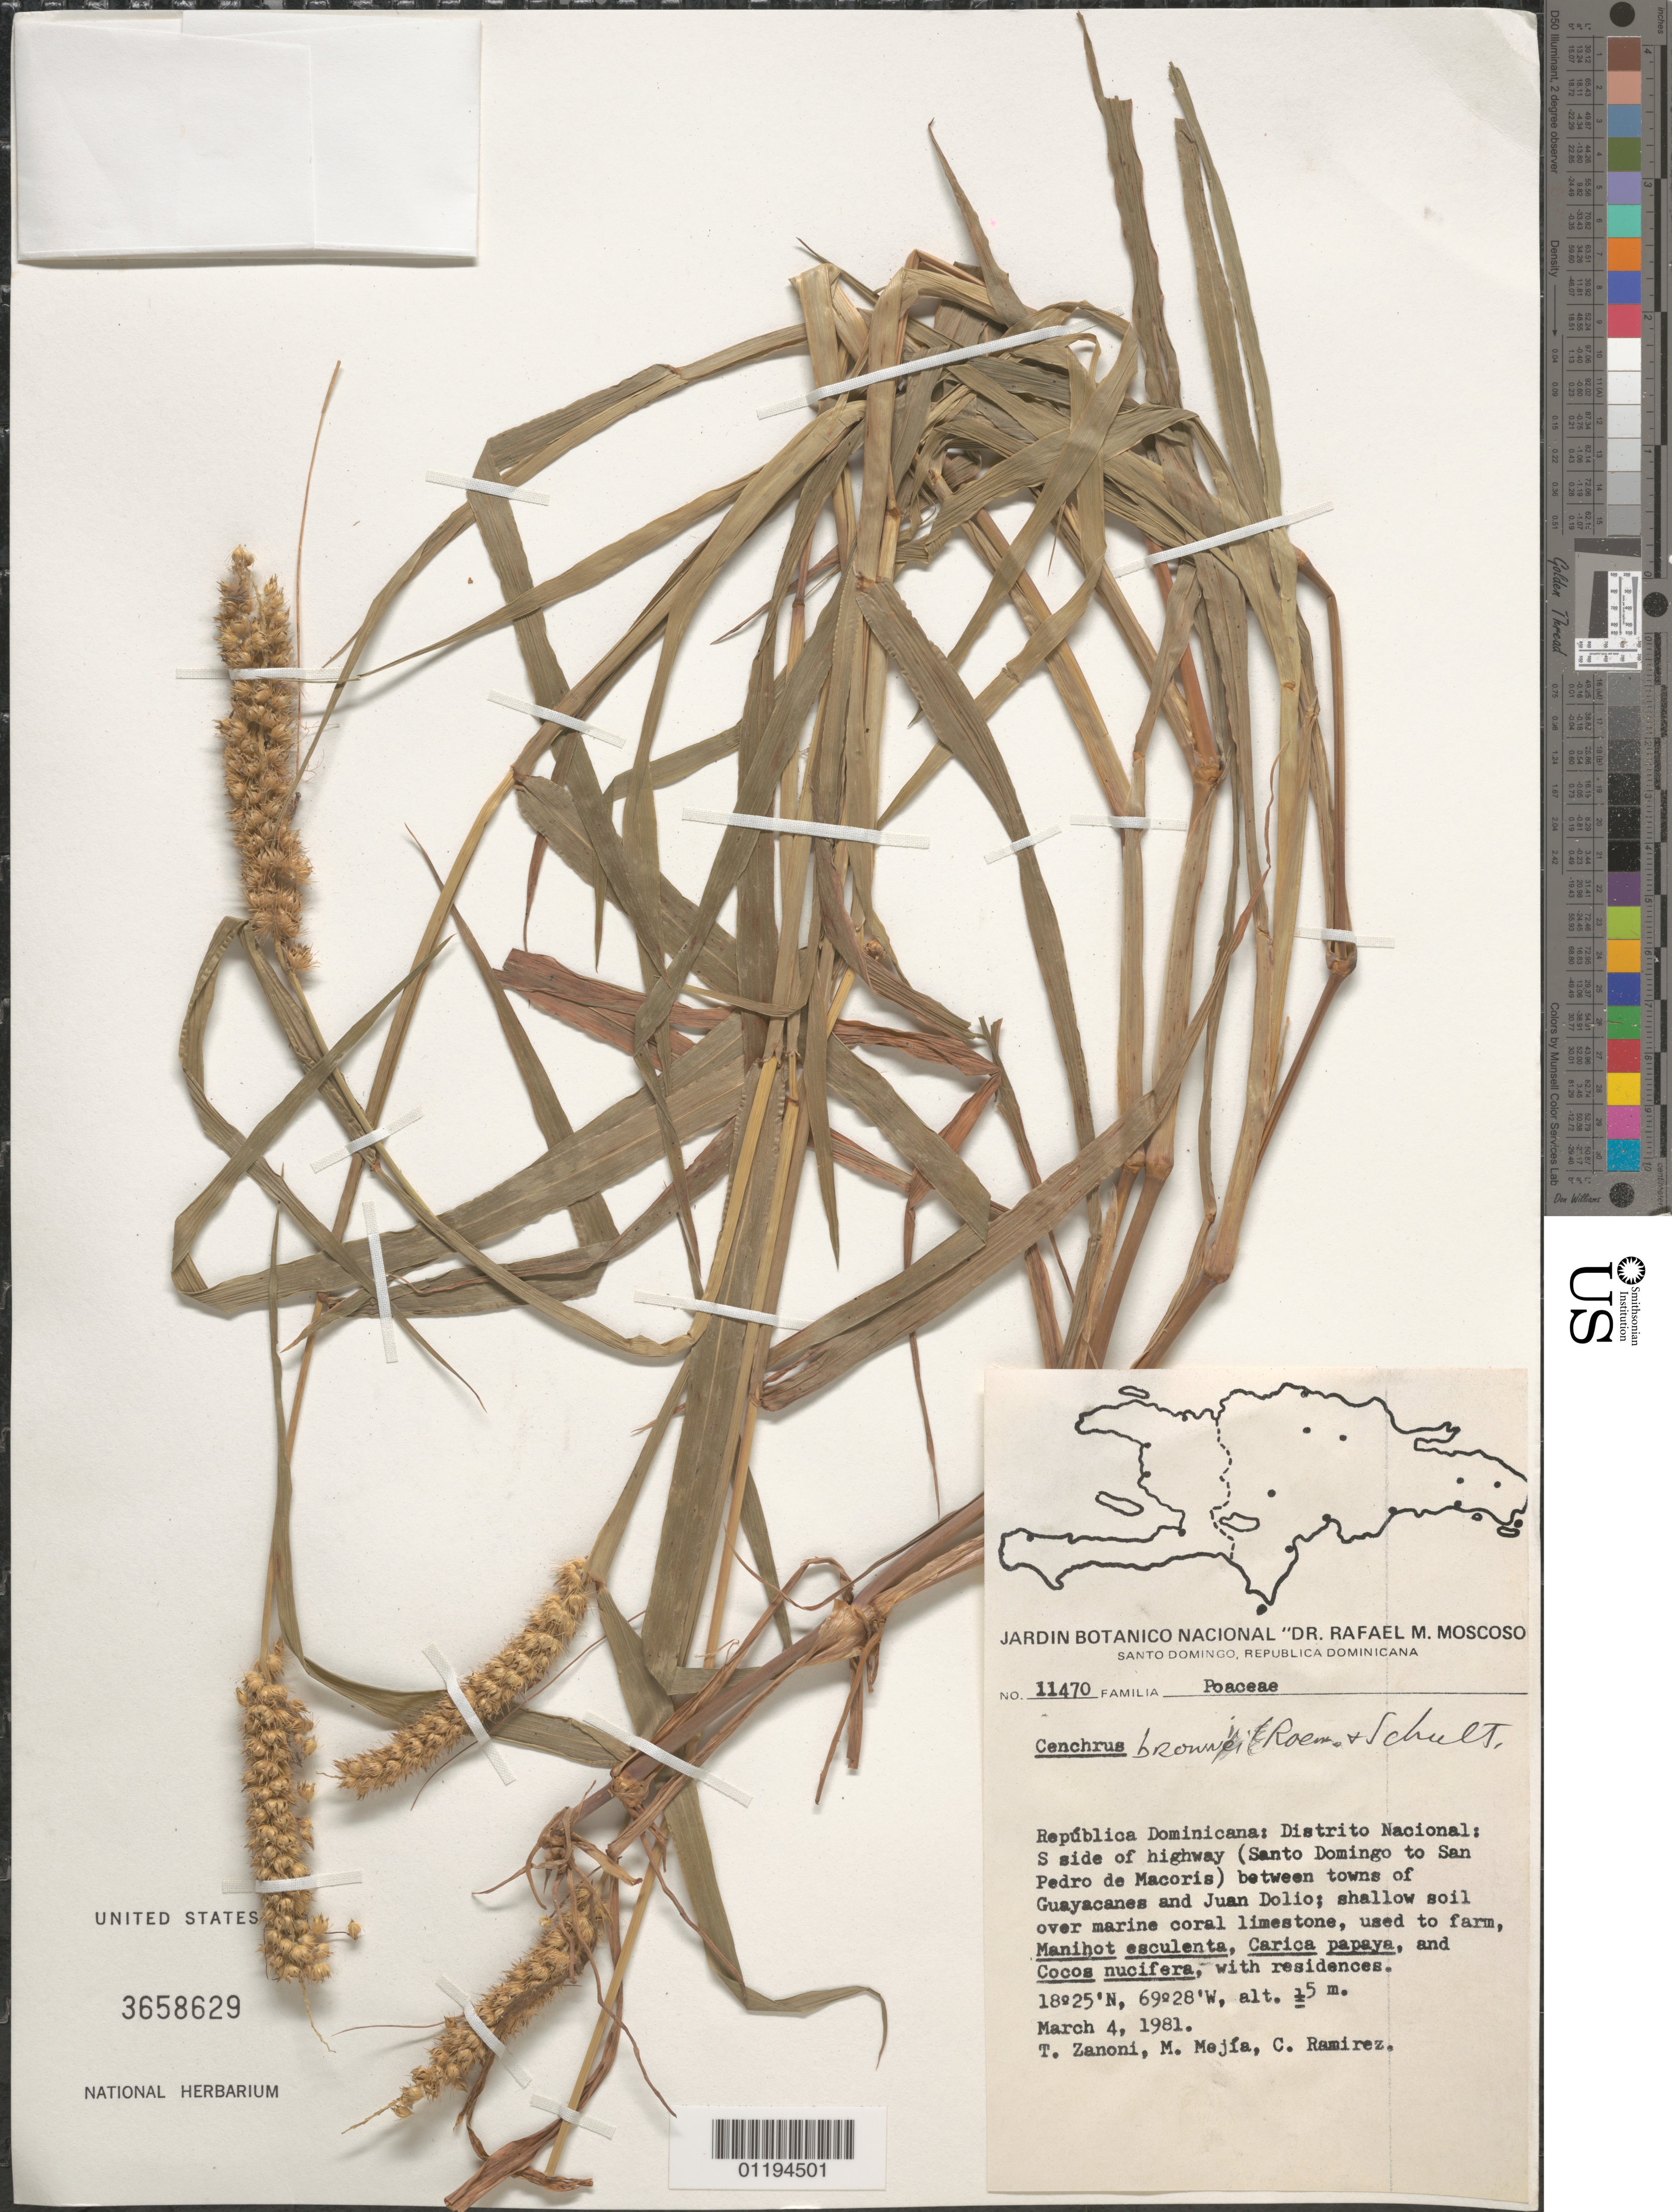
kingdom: Plantae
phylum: Tracheophyta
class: Liliopsida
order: Poales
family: Poaceae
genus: Cenchrus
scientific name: Cenchrus brownii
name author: Roem. & Schult.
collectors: T. A. Zanoni, M. Mejia & C. Ramirez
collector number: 11470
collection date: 1981-03-04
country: Dominican Republic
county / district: Nacional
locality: S side of highway, Santo Doming to San Pedro de Macoris, between towns of Guayacanes and Juan Dolio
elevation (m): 5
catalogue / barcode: US 3658629